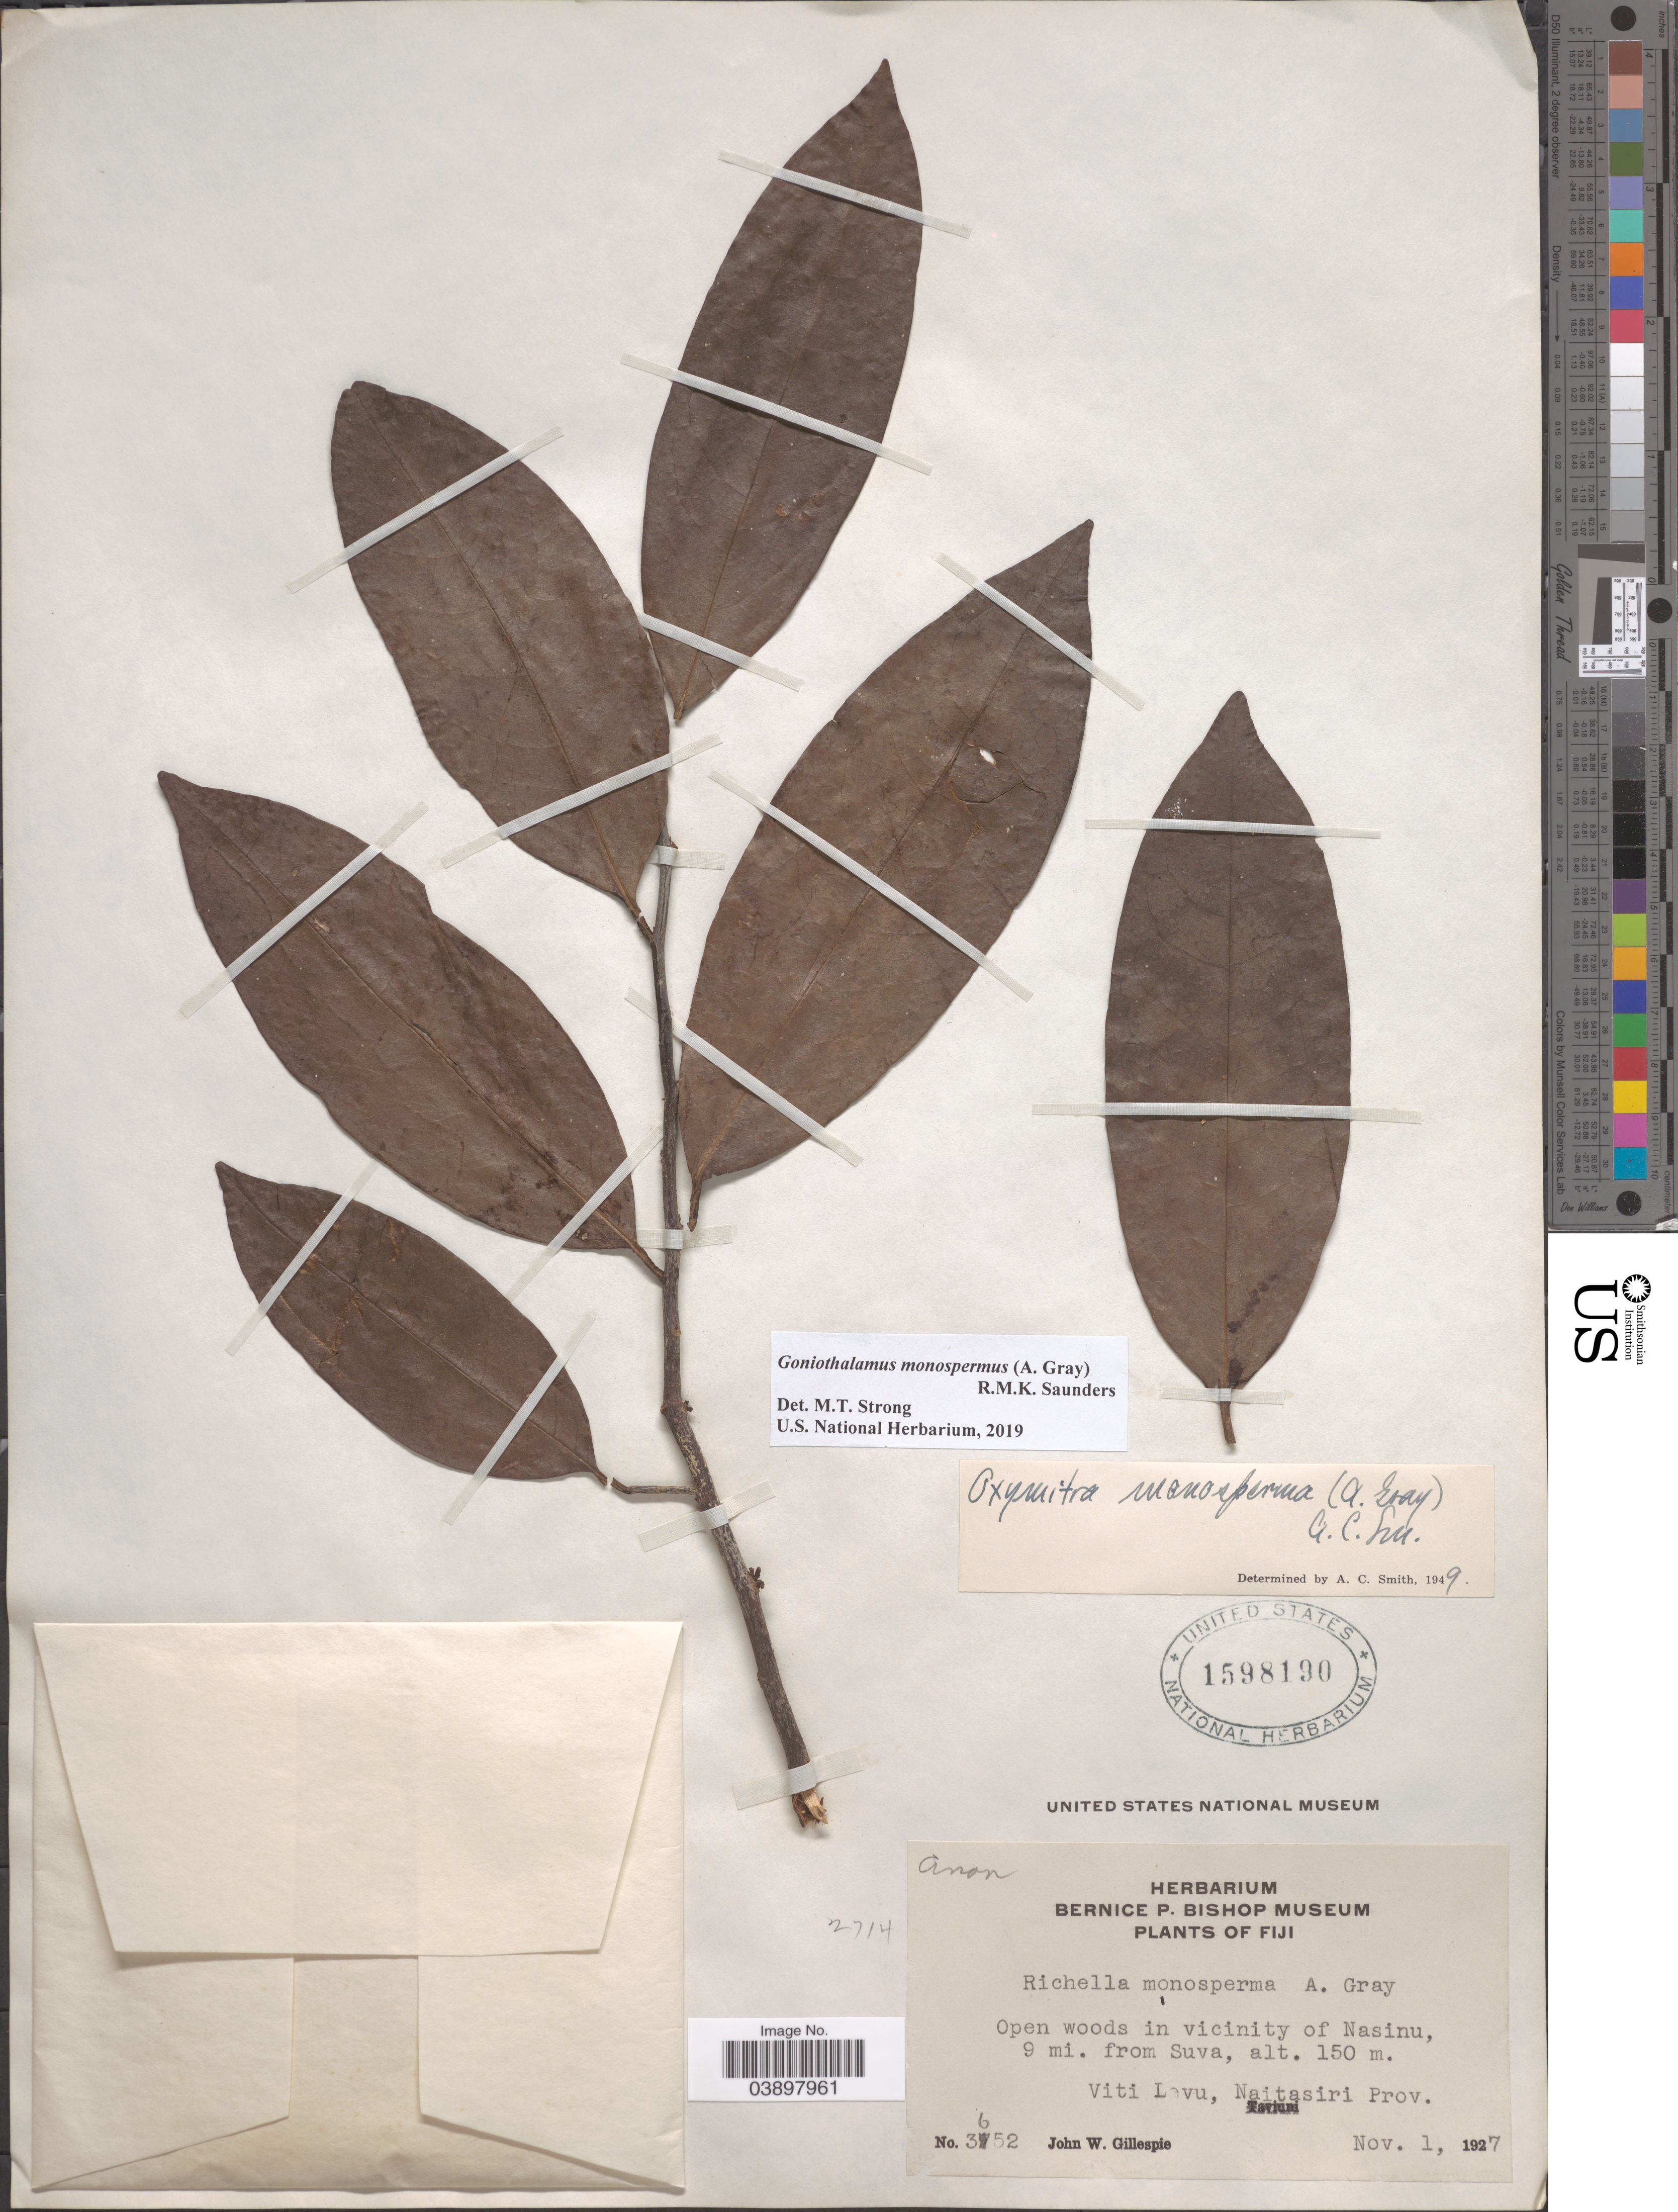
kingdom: Plantae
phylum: Tracheophyta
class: Magnoliopsida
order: Magnoliales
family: Annonaceae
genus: Goniothalamus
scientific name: Goniothalamus monospermus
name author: (A. Gray) R.M.K. Saunders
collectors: J. W. Gillespie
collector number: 3652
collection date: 1927-11-01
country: Fiji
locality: In vicinity of Nasinu, 9 mi. from Suva. Viti Levu, Naitasiri Prov.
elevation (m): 150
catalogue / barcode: US 1598190